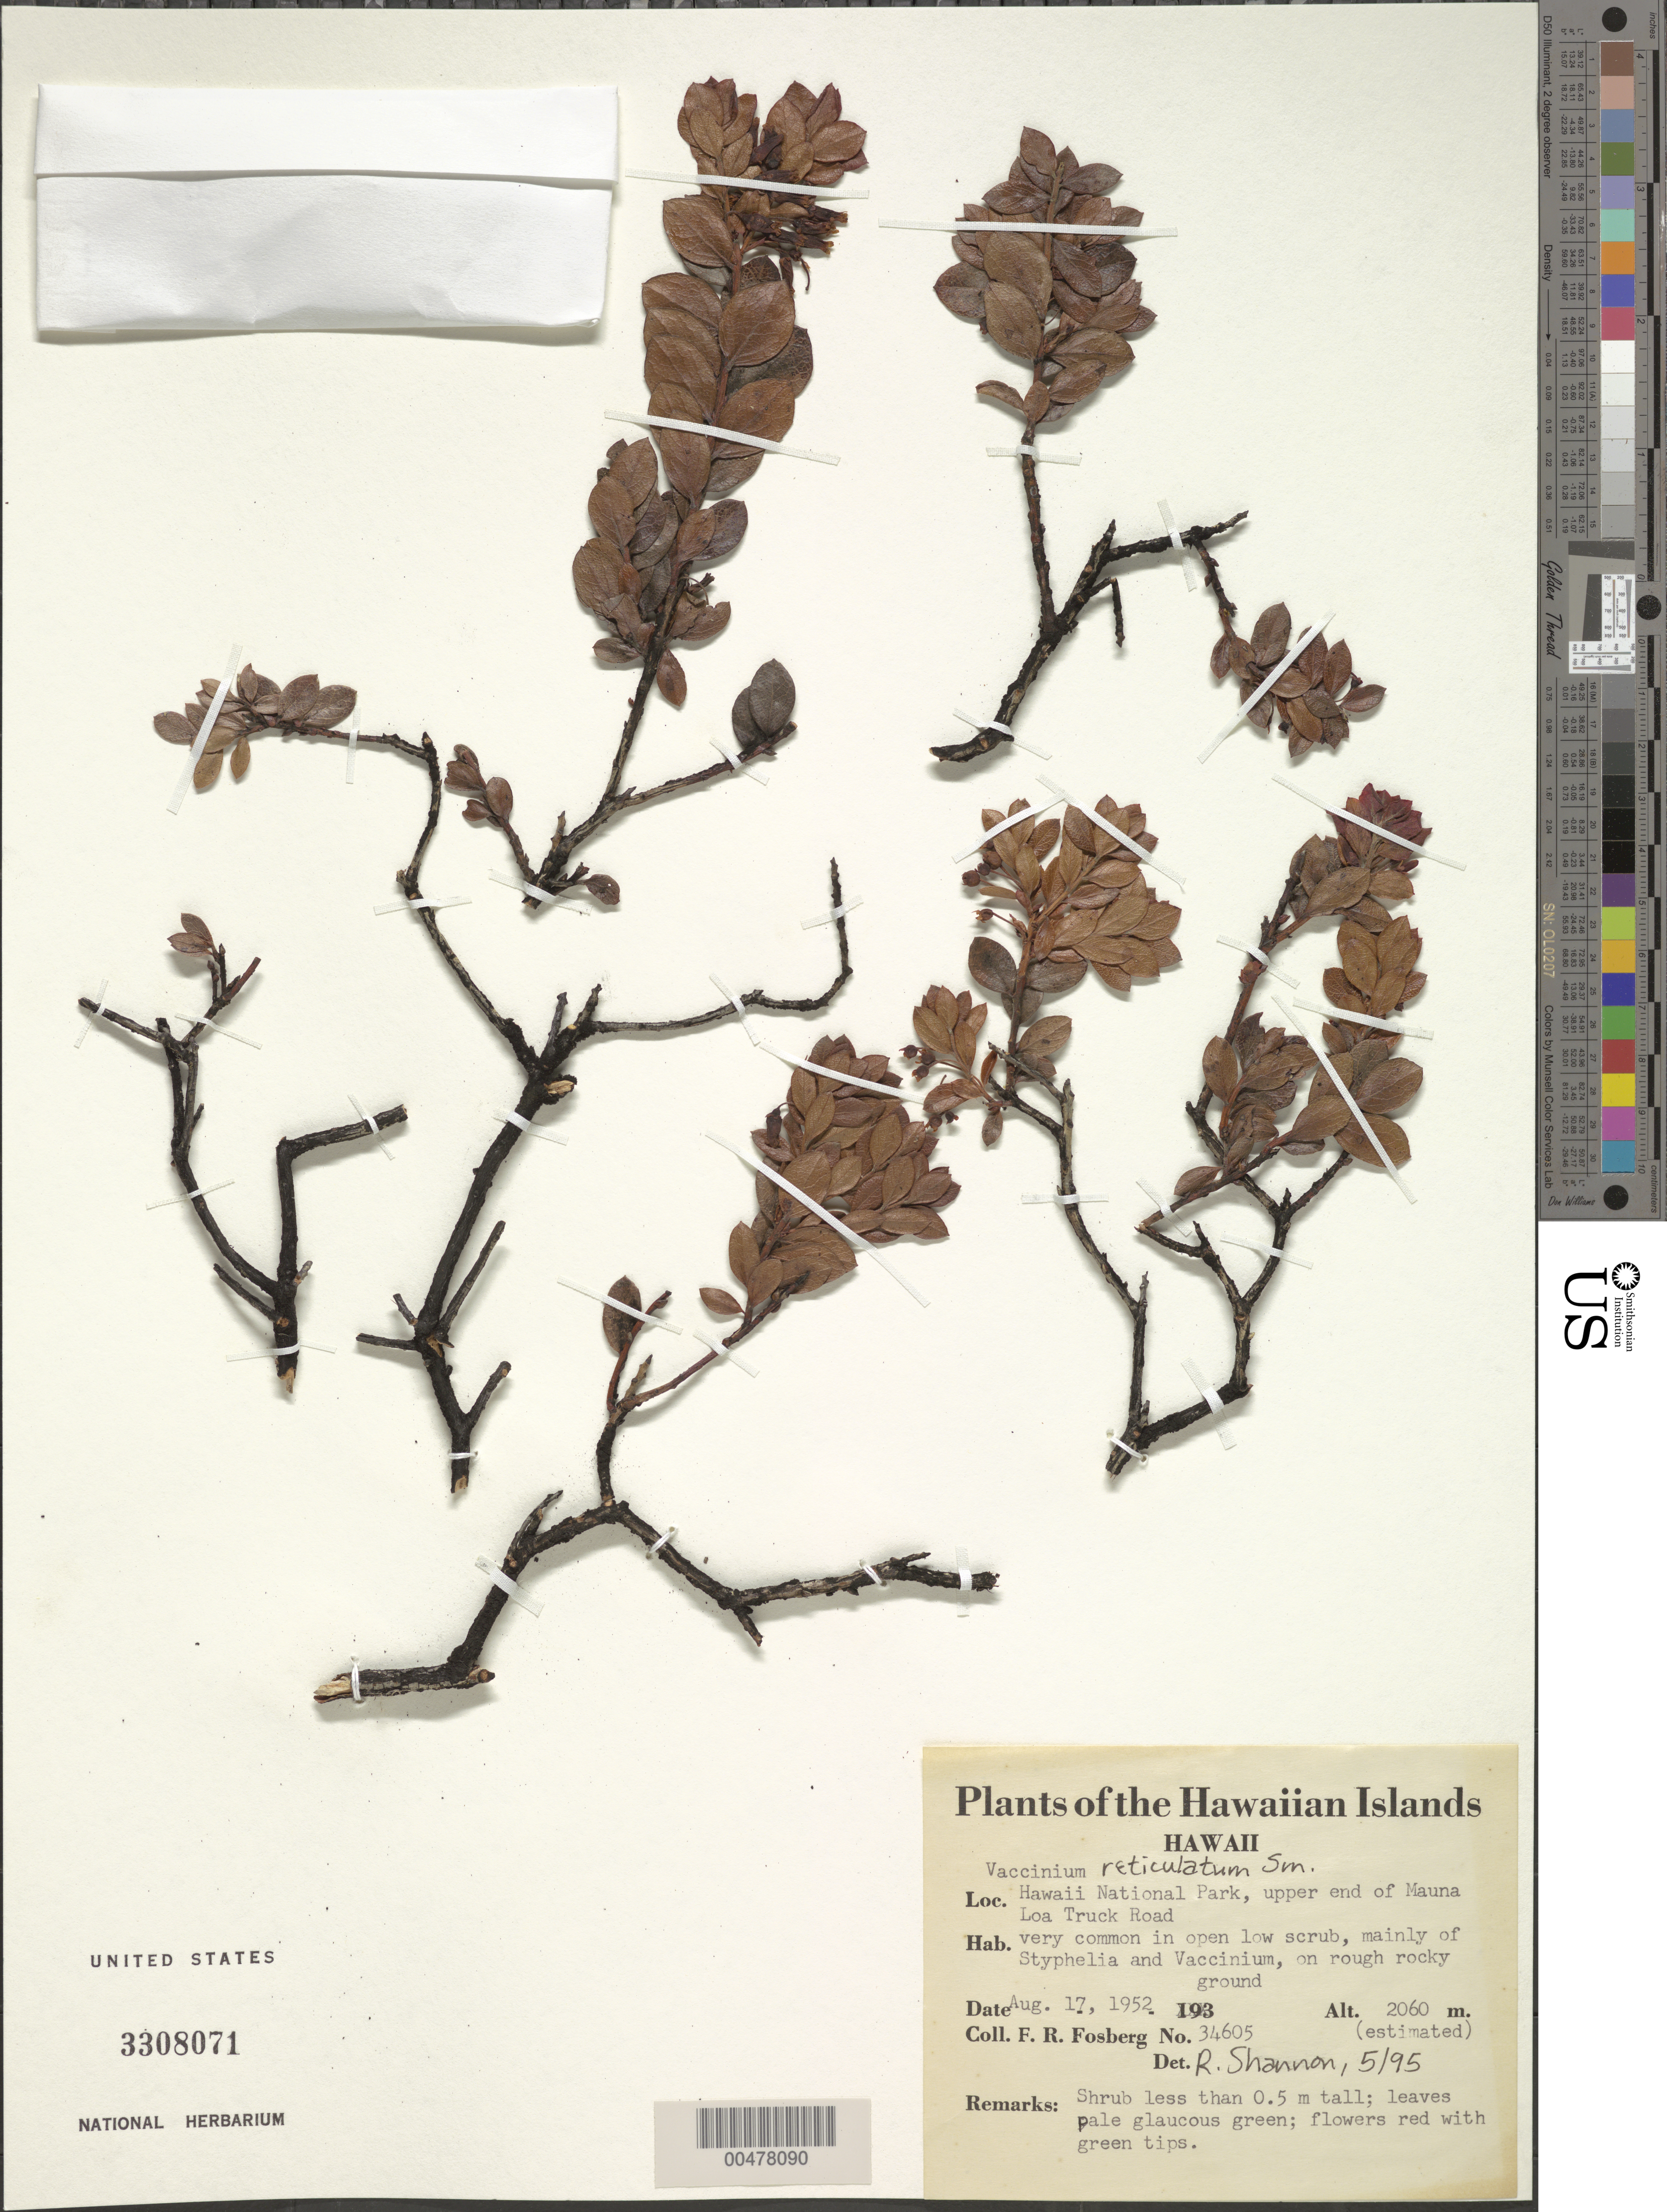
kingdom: Plantae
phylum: Tracheophyta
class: Magnoliopsida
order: Ericales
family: Ericaceae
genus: Vaccinium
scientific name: Vaccinium reticulatum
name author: Sm.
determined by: Shannon, R.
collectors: F. R. Fosberg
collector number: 34605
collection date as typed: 17 Aug 1952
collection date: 1952-08-17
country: United States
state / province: Hawaii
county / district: Hawaii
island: Hawaii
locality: Hawaii Nat Park, upper end of Mauna Loa truck rd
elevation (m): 2060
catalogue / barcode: US 3308071